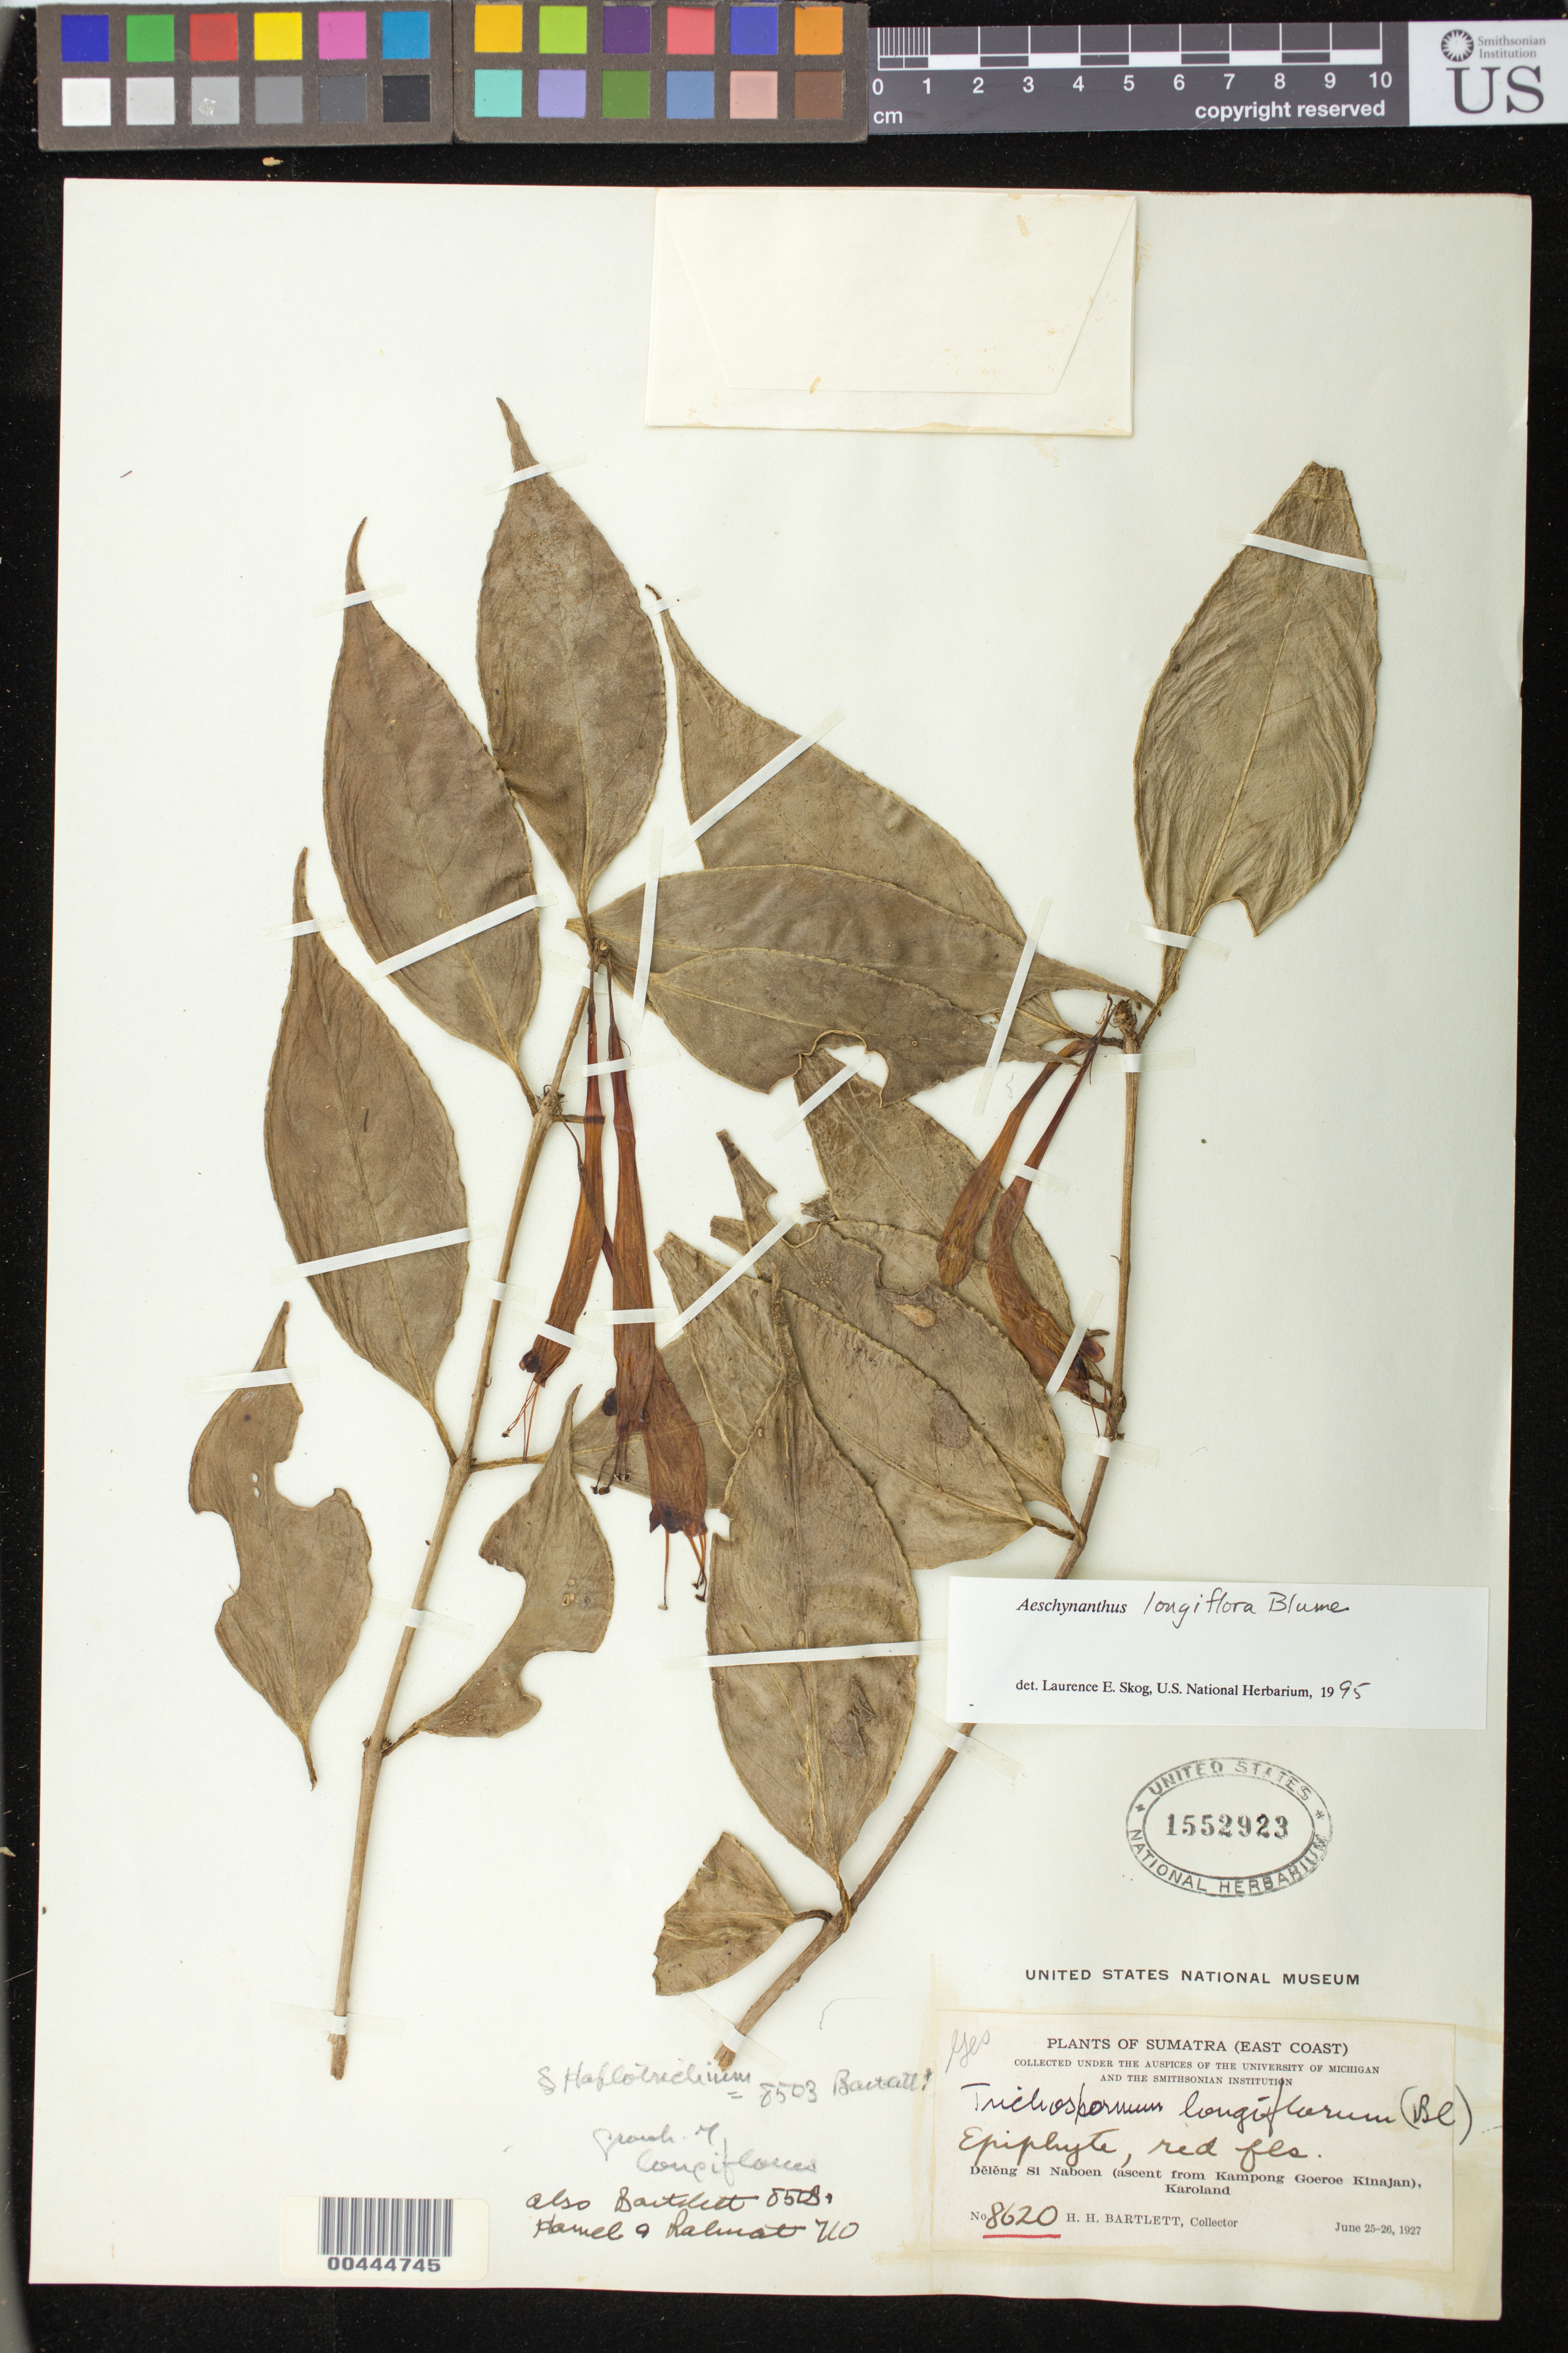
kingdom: Plantae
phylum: Tracheophyta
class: Magnoliopsida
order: Lamiales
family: Gesneriaceae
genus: Aeschynanthus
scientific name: Aeschynanthus longiflorus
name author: (Blume) A. DC.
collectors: H. H. Bartlett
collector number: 8620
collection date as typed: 25-26 Jun 1927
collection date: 1927-06-25/1927-06-26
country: Indonesia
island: Sumatra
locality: Deleng si naboen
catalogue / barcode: US 1552923